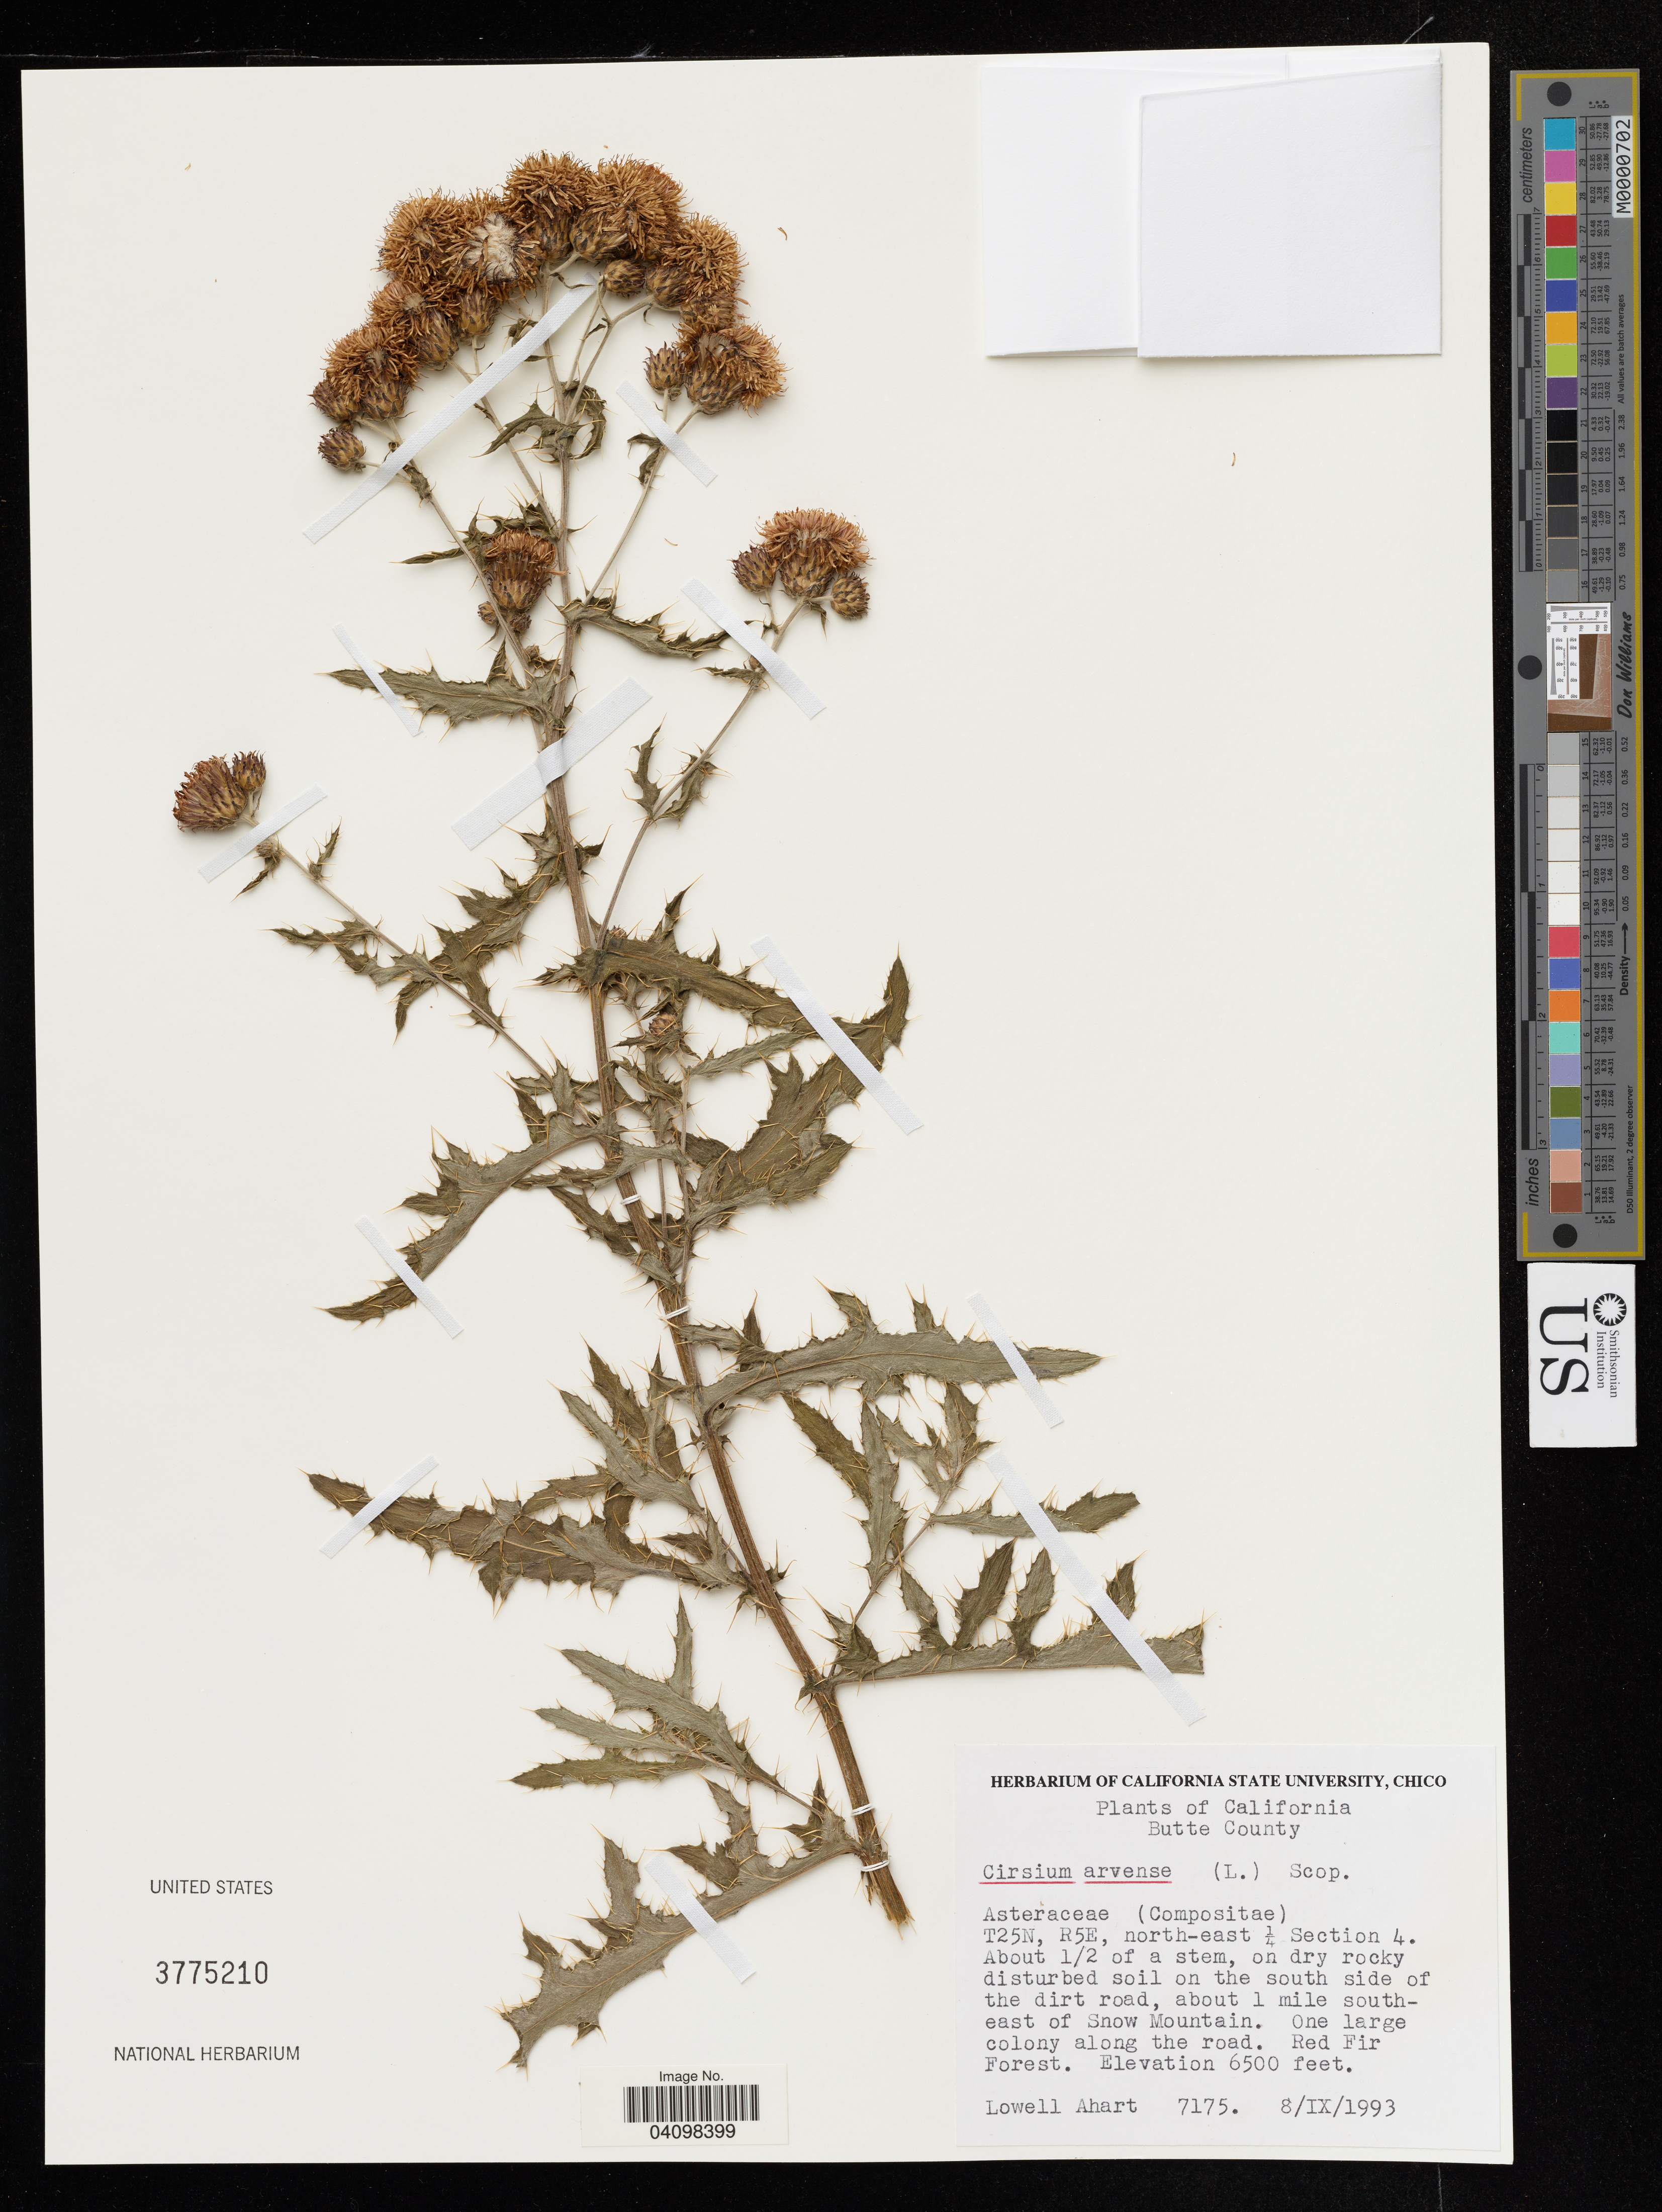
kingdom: Plantae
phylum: Tracheophyta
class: Magnoliopsida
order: Asterales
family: Asteraceae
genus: Cirsium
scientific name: Cirsium arvense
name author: (L.) Scop.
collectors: L. Ahart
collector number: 7175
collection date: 1993-09-08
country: United States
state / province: California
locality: Butte County. T25N, R5E, north-east ¼ Section 4. About 1/2 of a stem, on dry rocky disturbed soil on the south side of the dirt road, about 1 mile south-east of Snow Mountain. One large colony along the road. Red Fir Forest.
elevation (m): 1981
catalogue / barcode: US 3775210